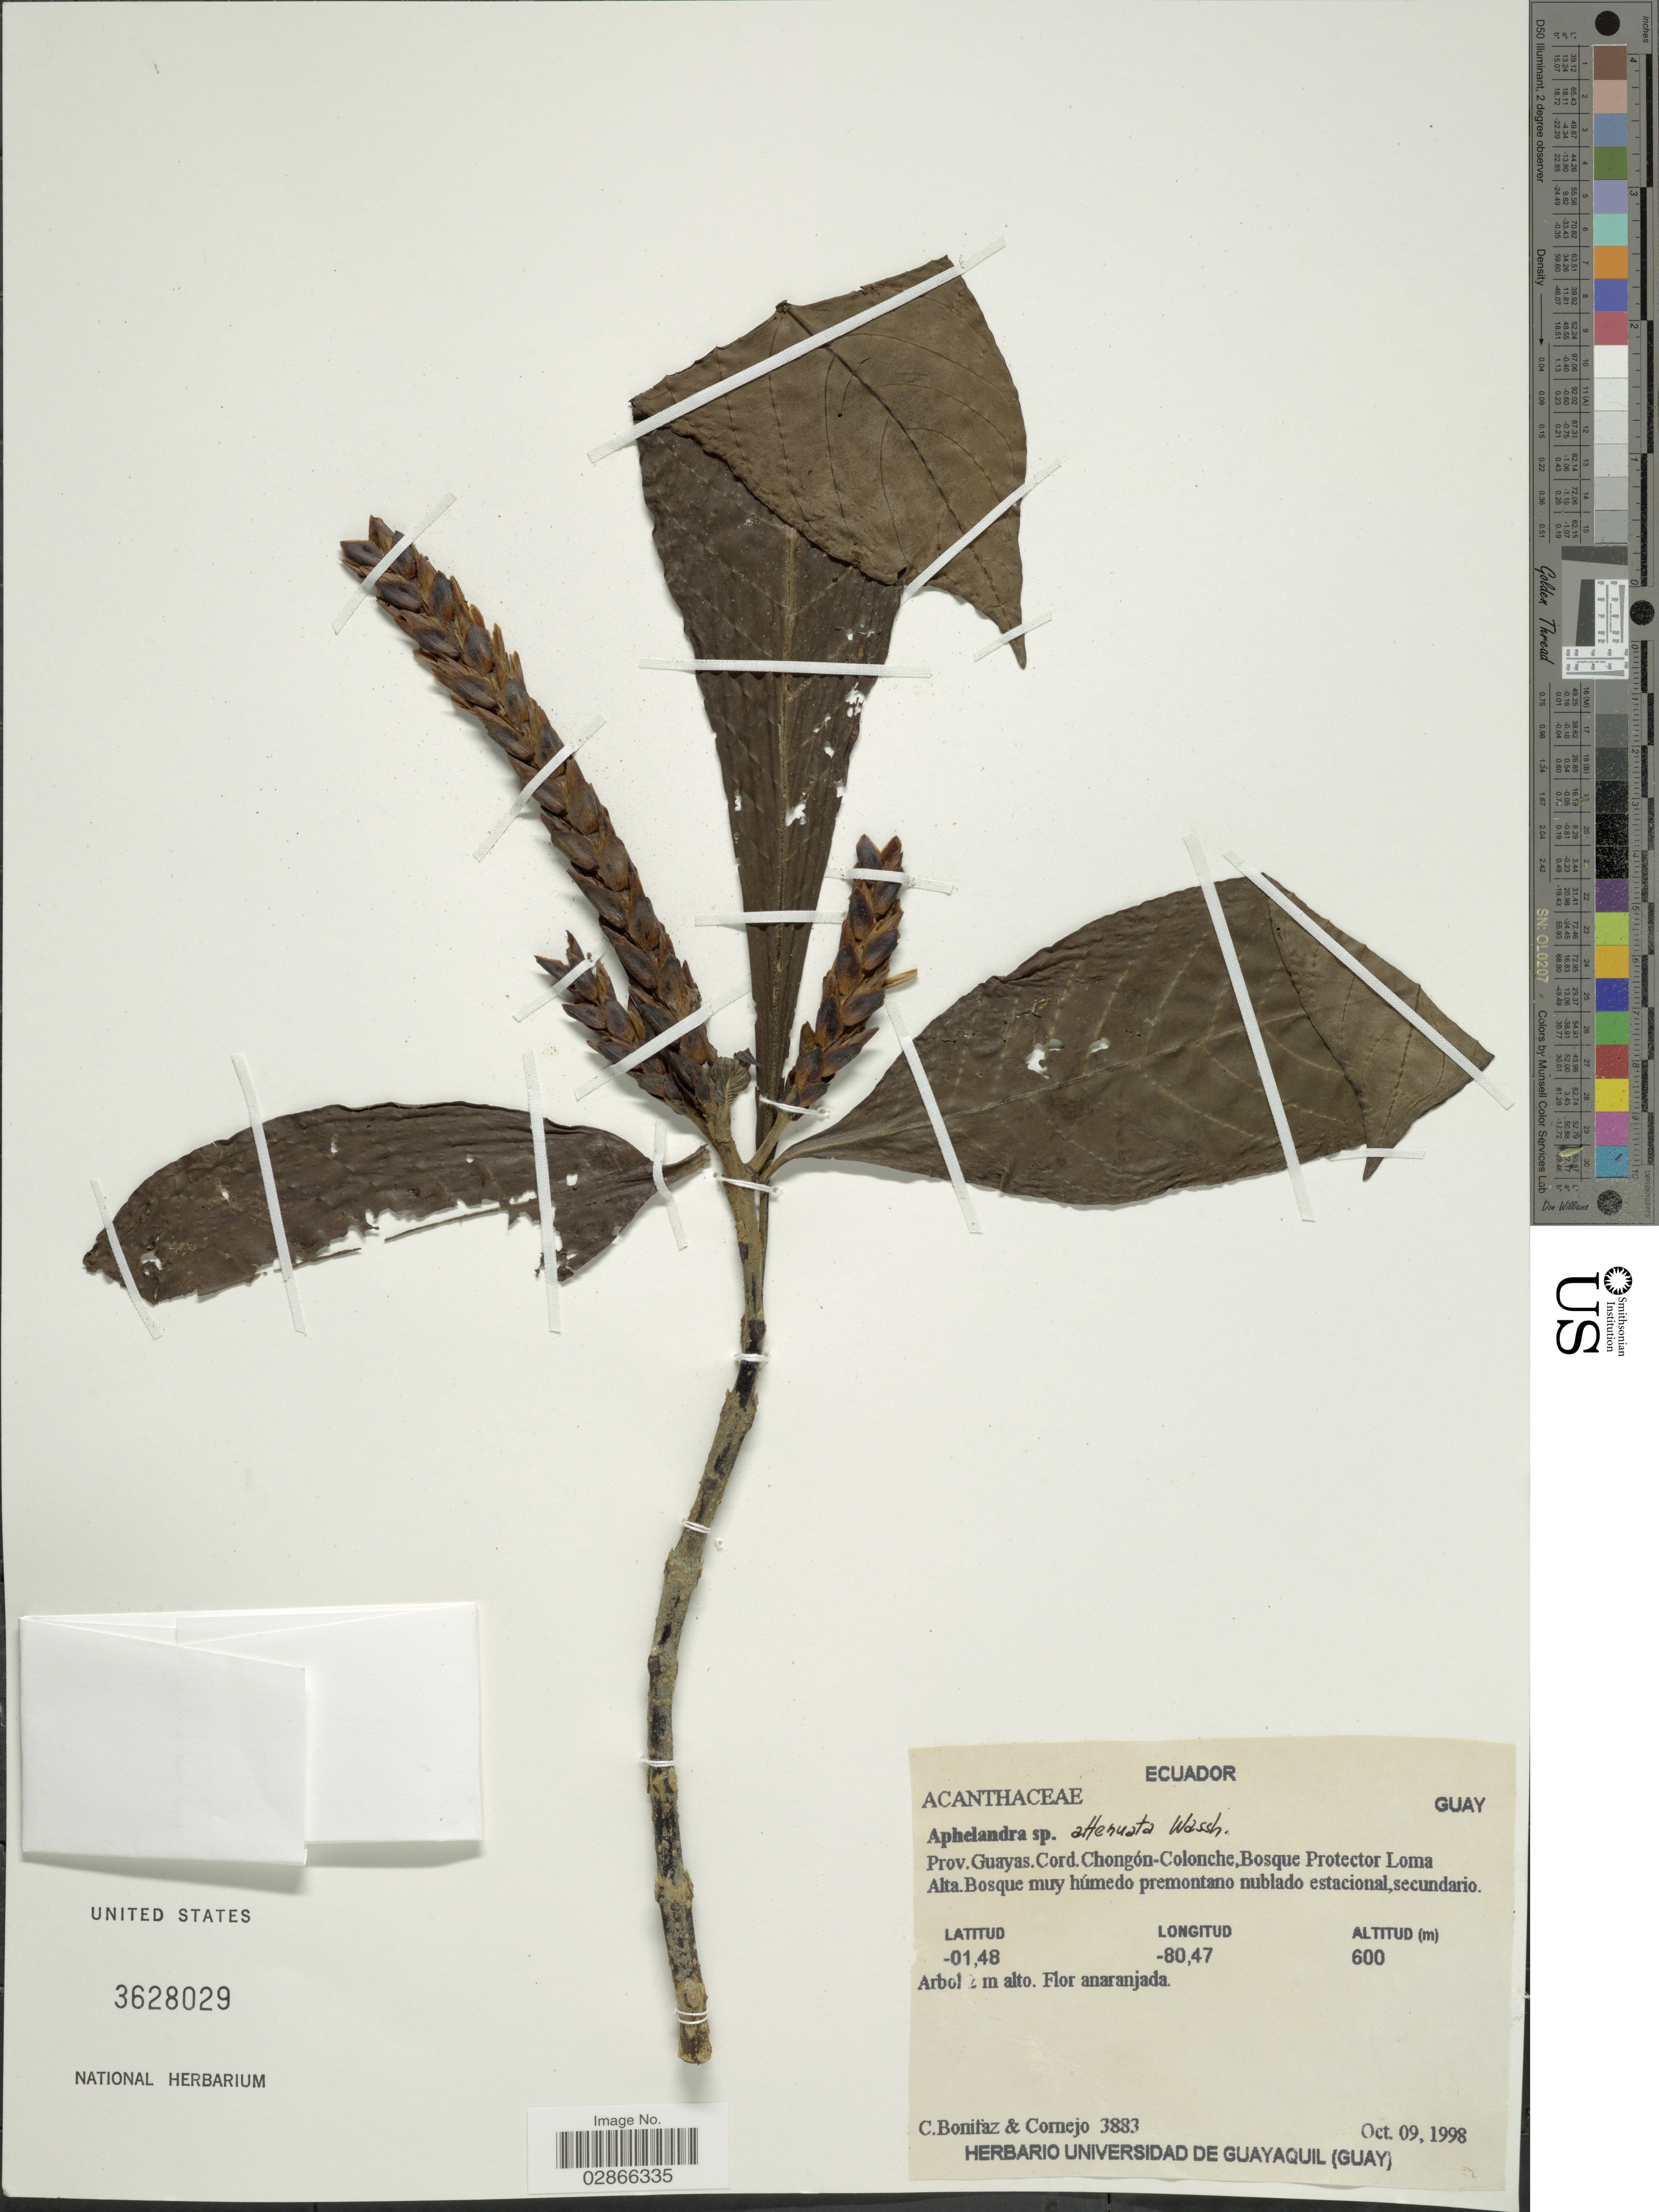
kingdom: Plantae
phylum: Tracheophyta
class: Magnoliopsida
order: Lamiales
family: Acanthaceae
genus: Aphelandra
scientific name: Aphelandra attenuata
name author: Wassh.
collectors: C. Bonifaz & Cornejo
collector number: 3883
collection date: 1998-10-09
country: Ecuador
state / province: Guayas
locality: Cord. Chongón-Colonche, Bosque Protector Loma Alta.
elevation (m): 600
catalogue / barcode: US 3628029